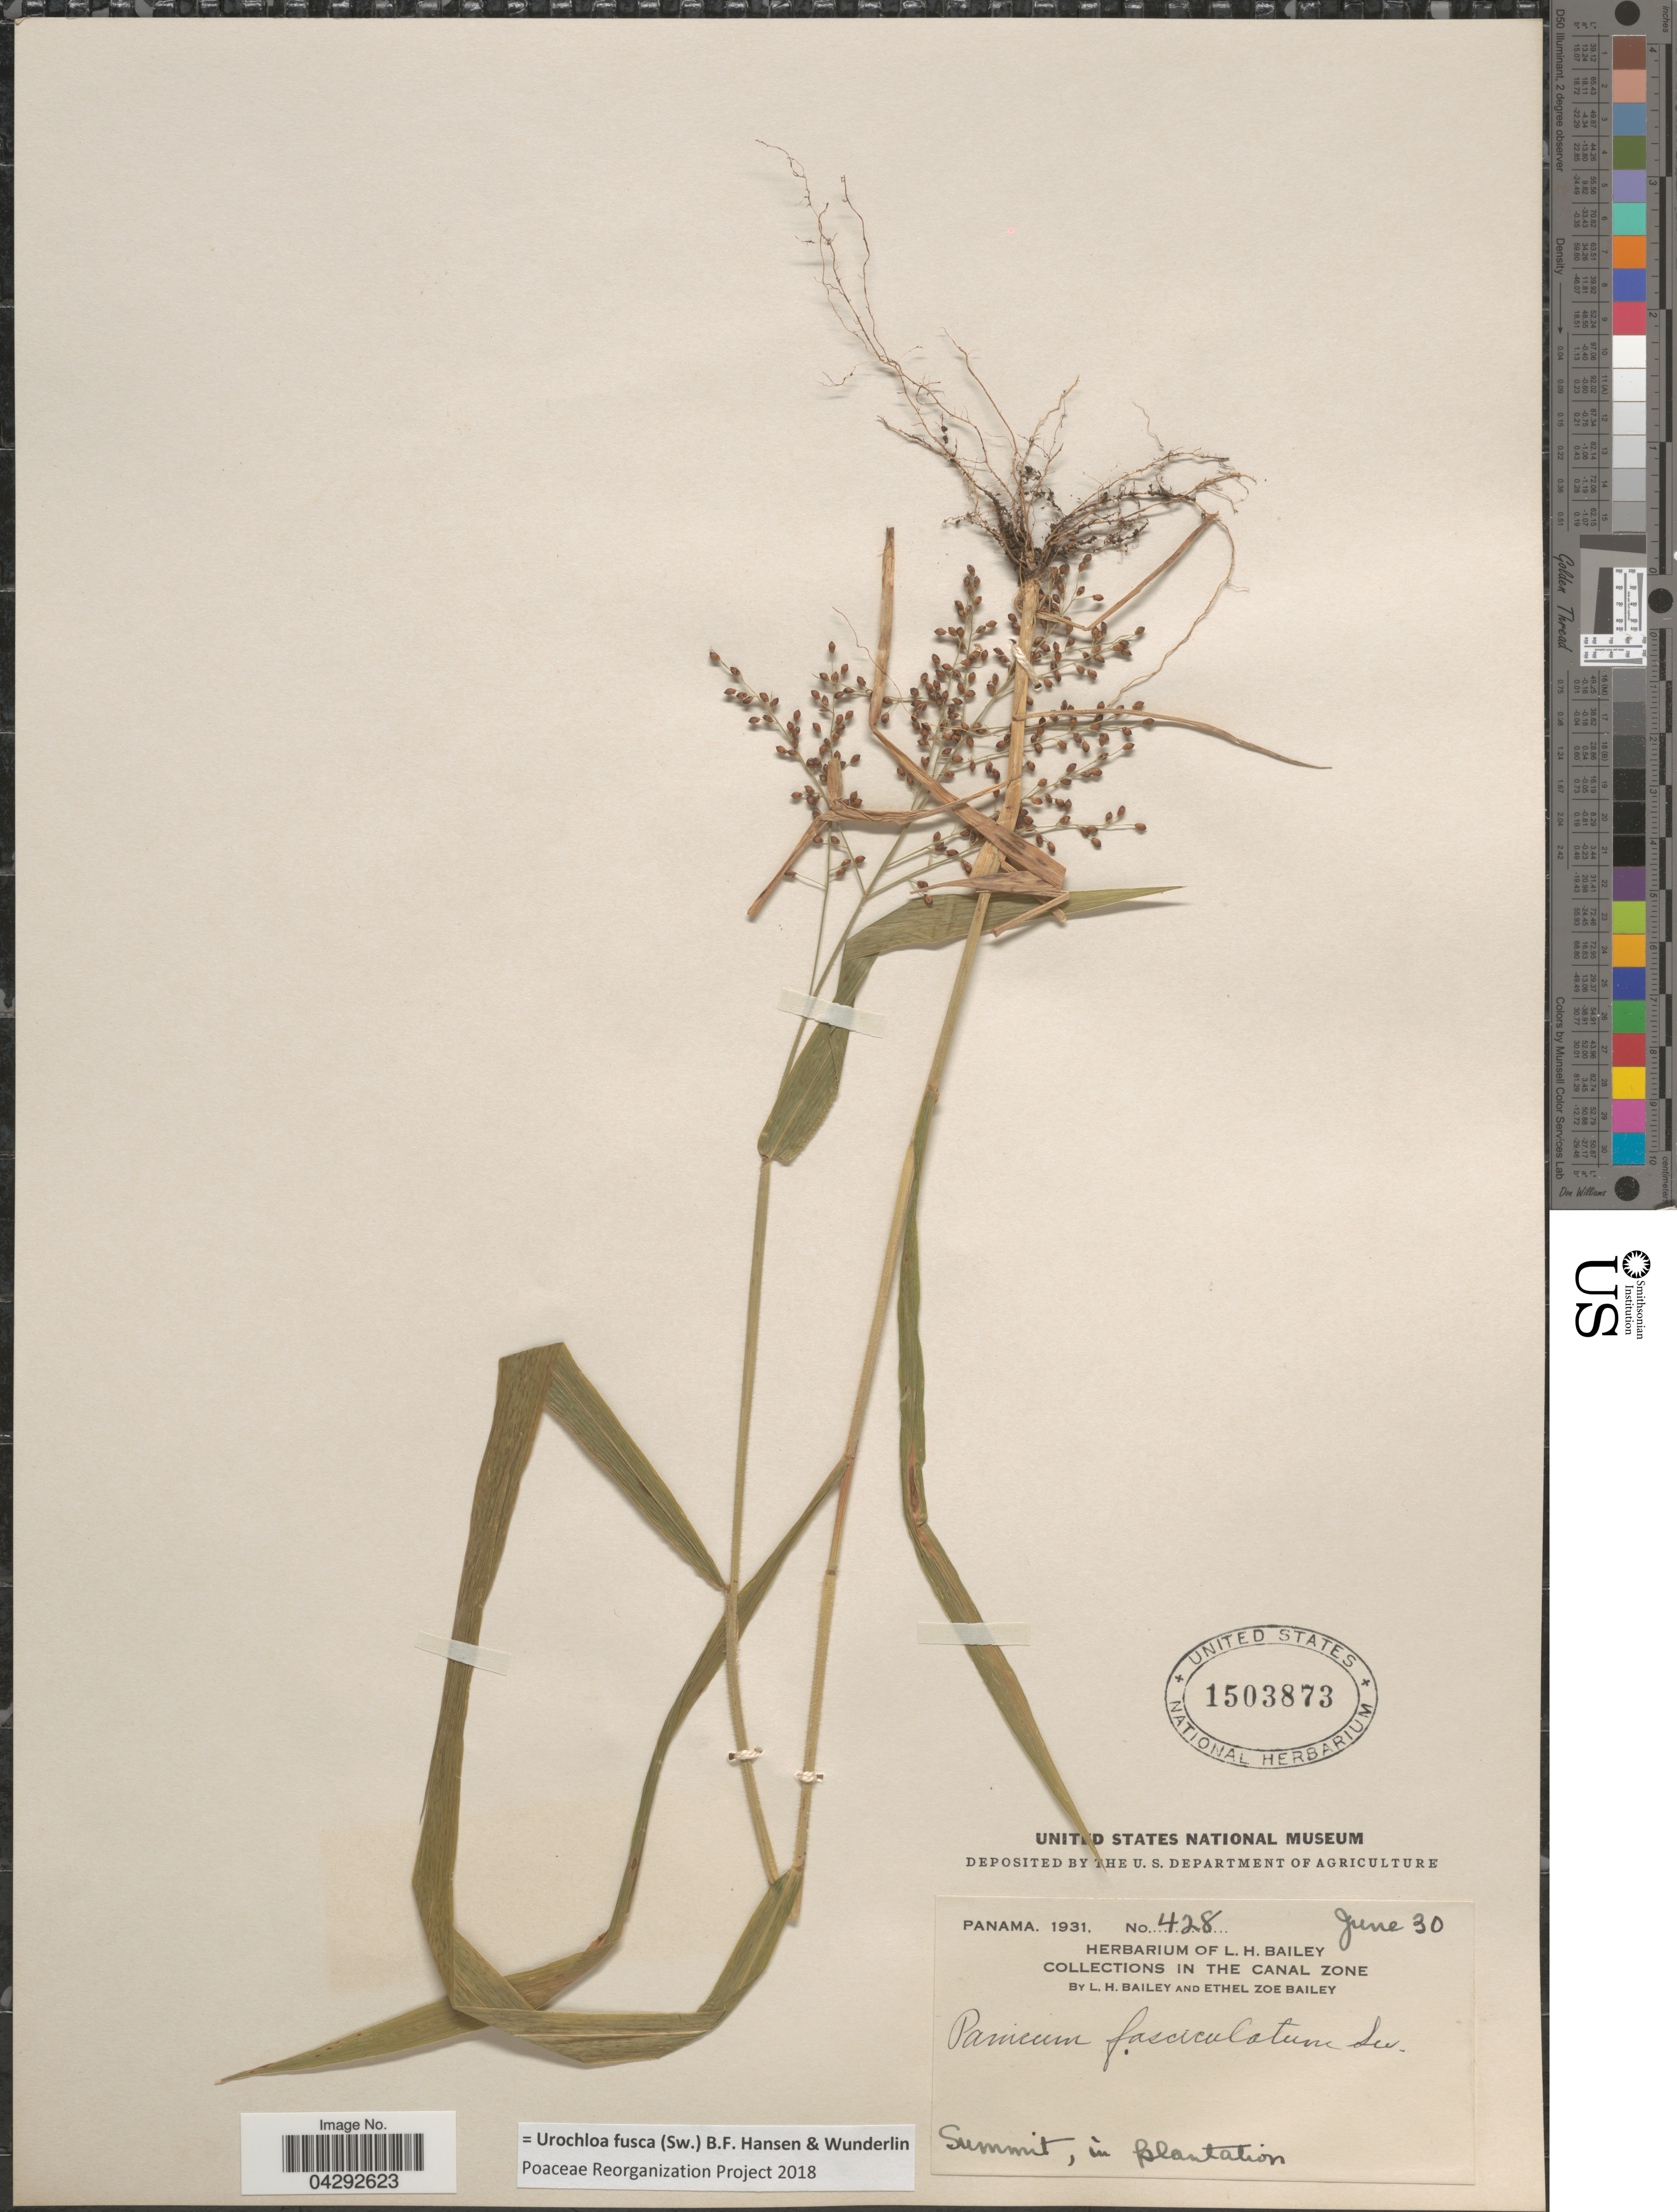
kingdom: Plantae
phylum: Tracheophyta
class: Liliopsida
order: Poales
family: Poaceae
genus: Urochloa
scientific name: Urochloa fusca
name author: (Sw.) B.F. Hansen & Wunderlin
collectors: L. H. Bailey & E. Z. Bailey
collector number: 428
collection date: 1931-06-30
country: Panama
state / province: Colón / Panamá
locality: In the Canal Zone. Summit, in plantation.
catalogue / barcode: US 1503873